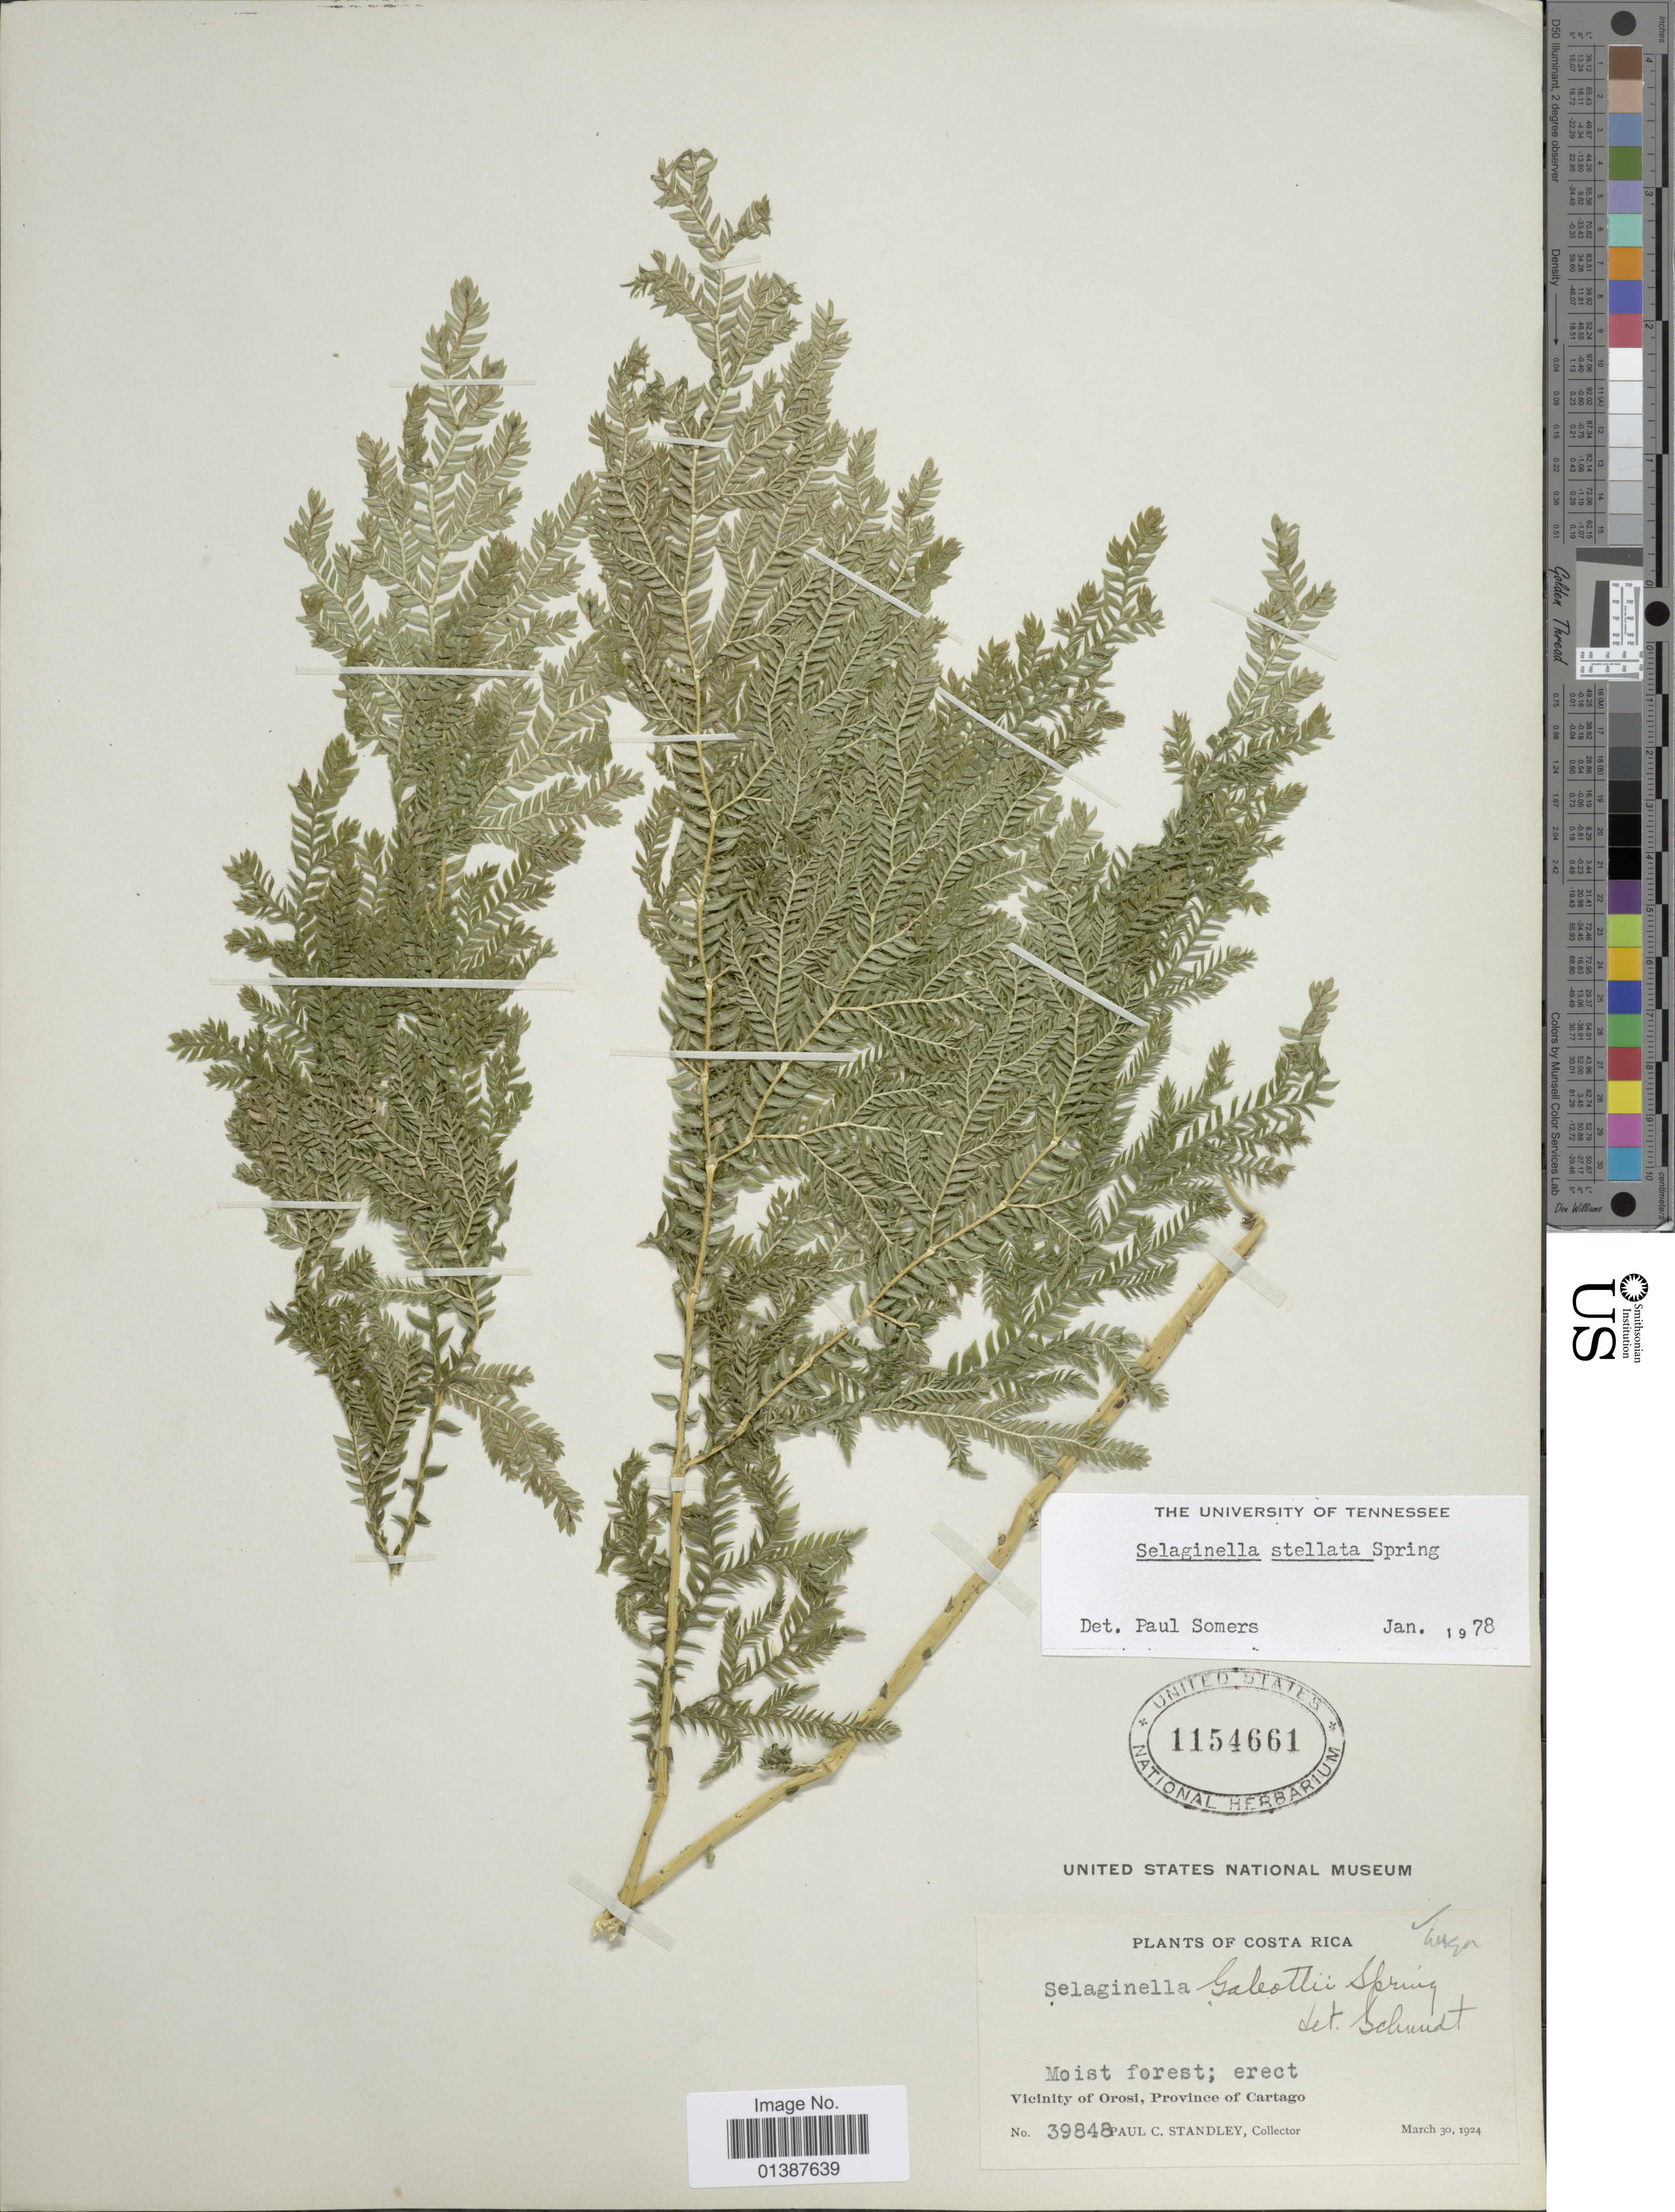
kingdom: Plantae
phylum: Tracheophyta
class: Lycopodiopsida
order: Selaginellales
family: Selaginellaceae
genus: Selaginella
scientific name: Selaginella galeottii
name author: Spring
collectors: P. C. Standley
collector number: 39848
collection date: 1924-03-30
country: Costa Rica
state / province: Cartago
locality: Vicinity of Orosi, Province of Cartago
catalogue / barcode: US 1154661